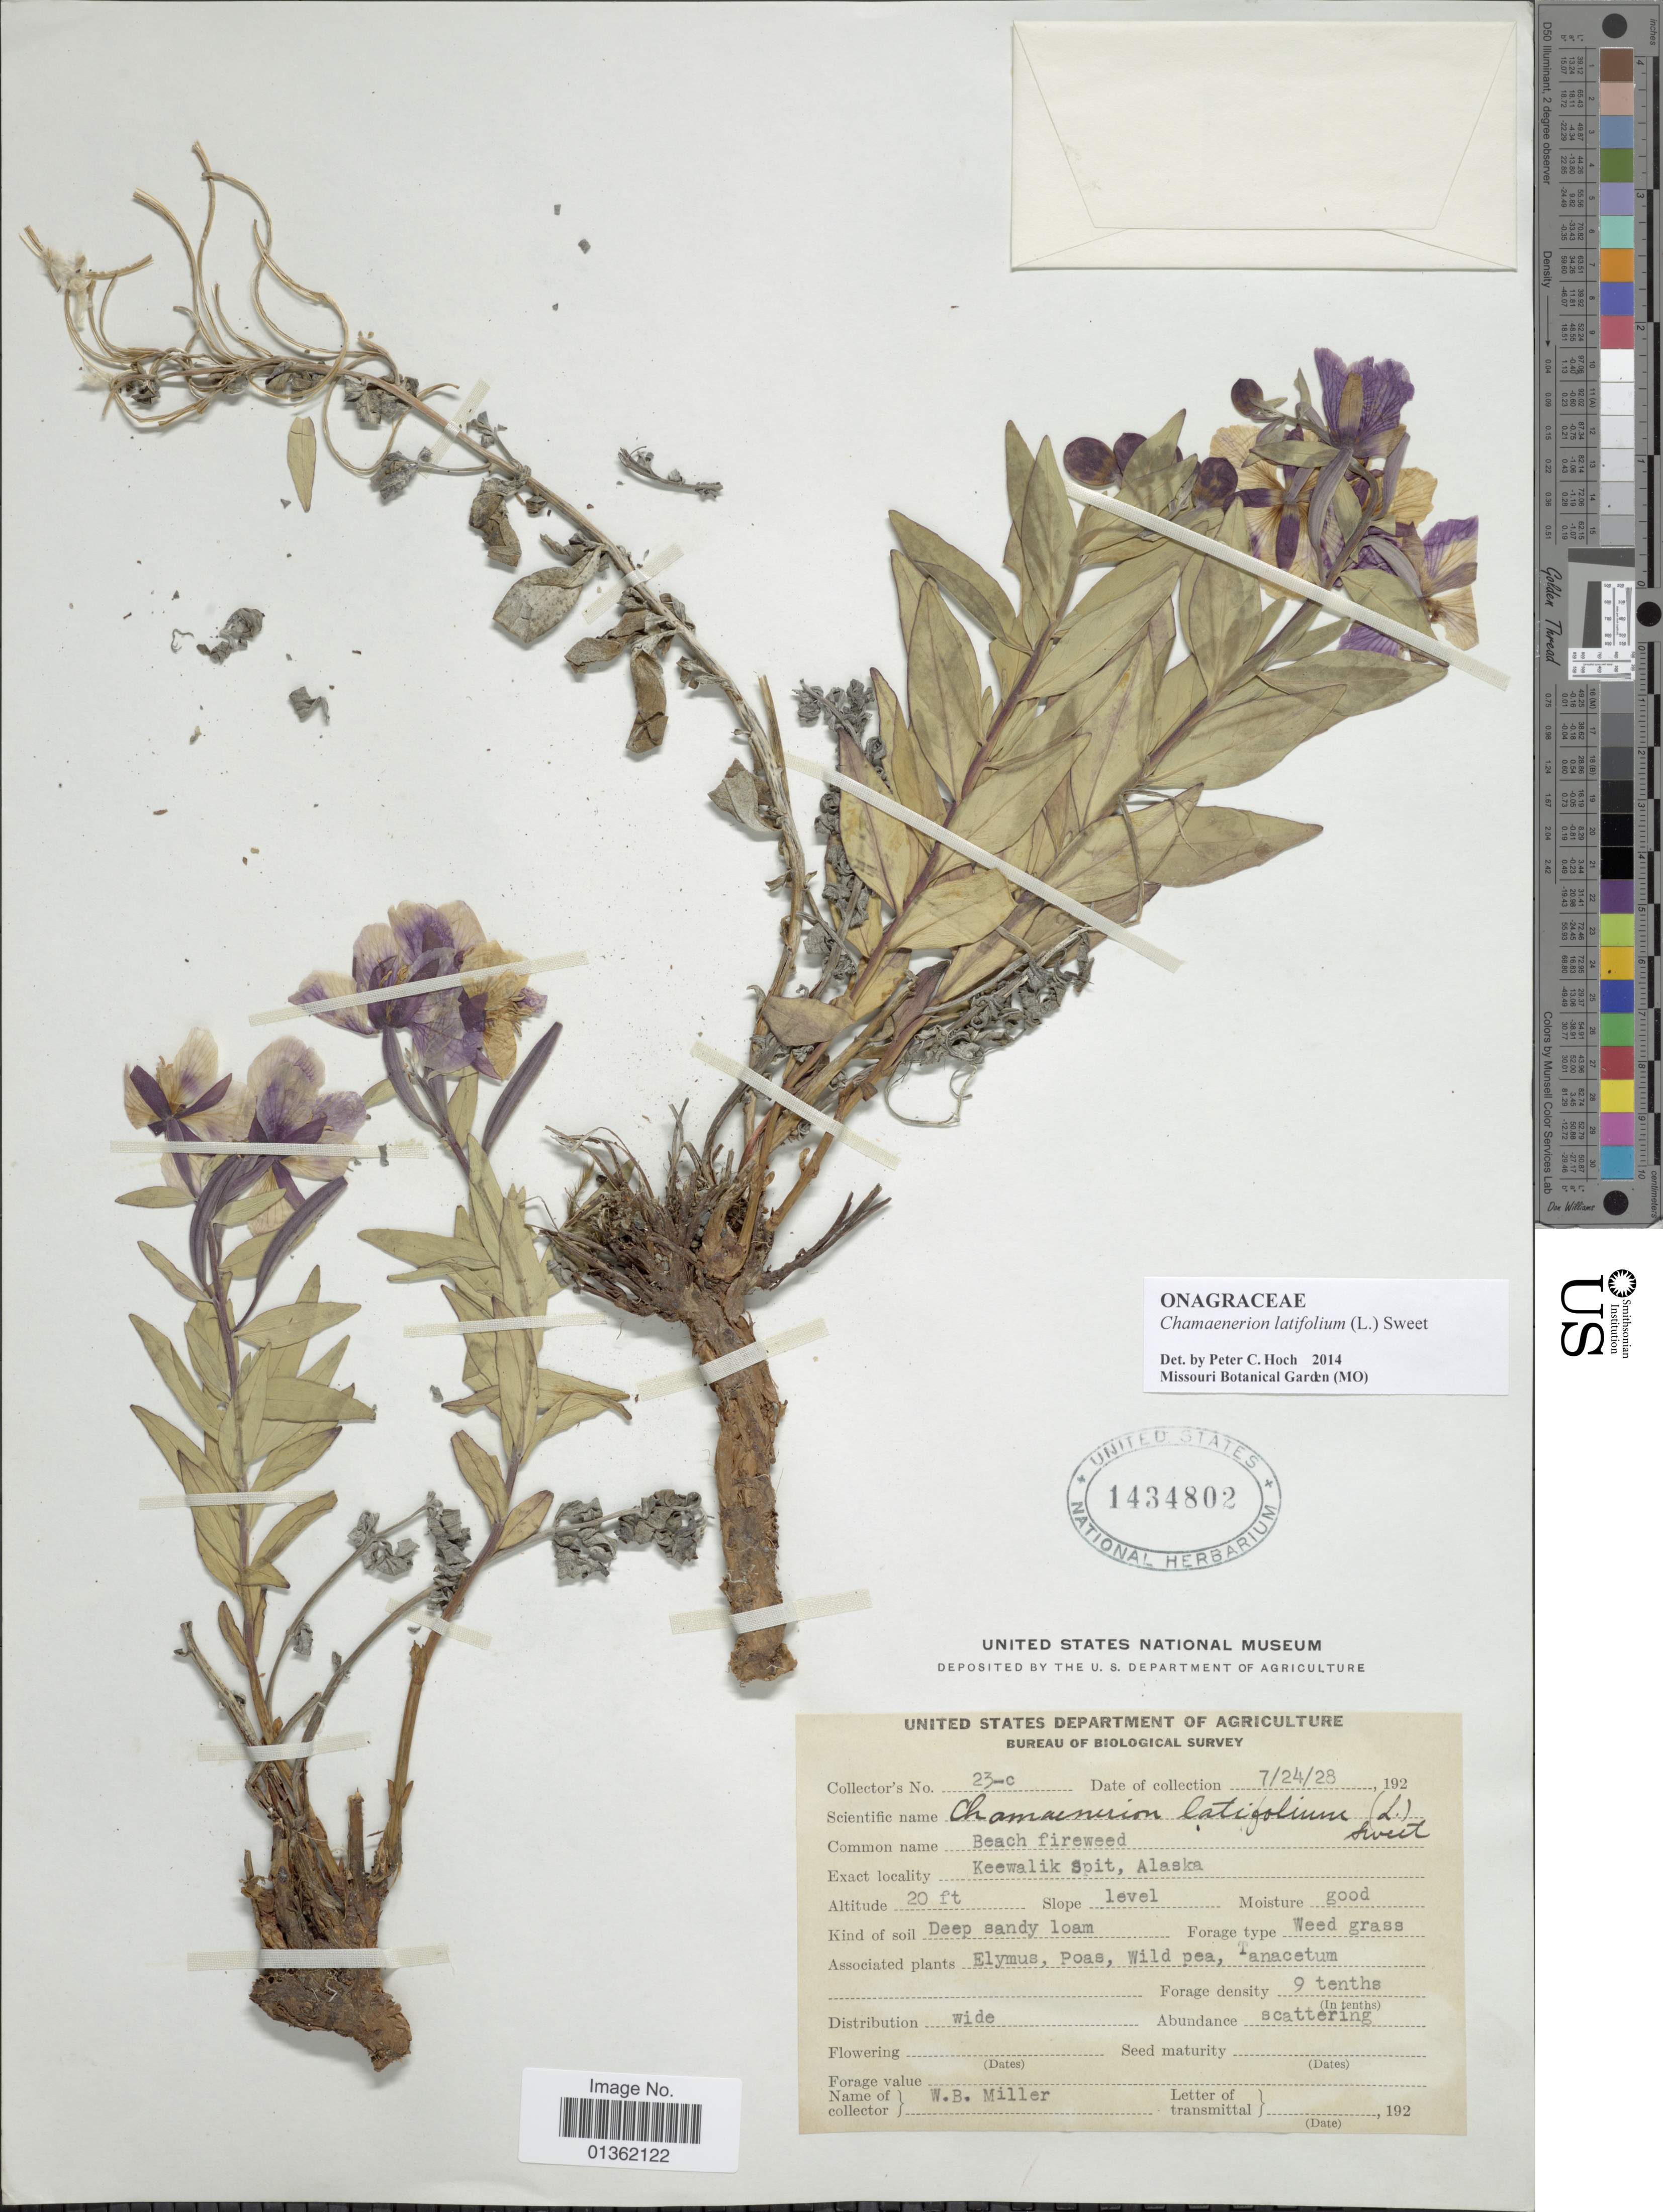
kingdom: Plantae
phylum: Tracheophyta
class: Magnoliopsida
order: Myrtales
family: Onagraceae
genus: Chamaenerion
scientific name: Chamaenerion latifolium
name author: (L.) Th. Fr. & Lange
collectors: W. Miller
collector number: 23-c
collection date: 1928-07-24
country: United States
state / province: Alaska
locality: Keewalik Spit.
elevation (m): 6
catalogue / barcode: US 1434802